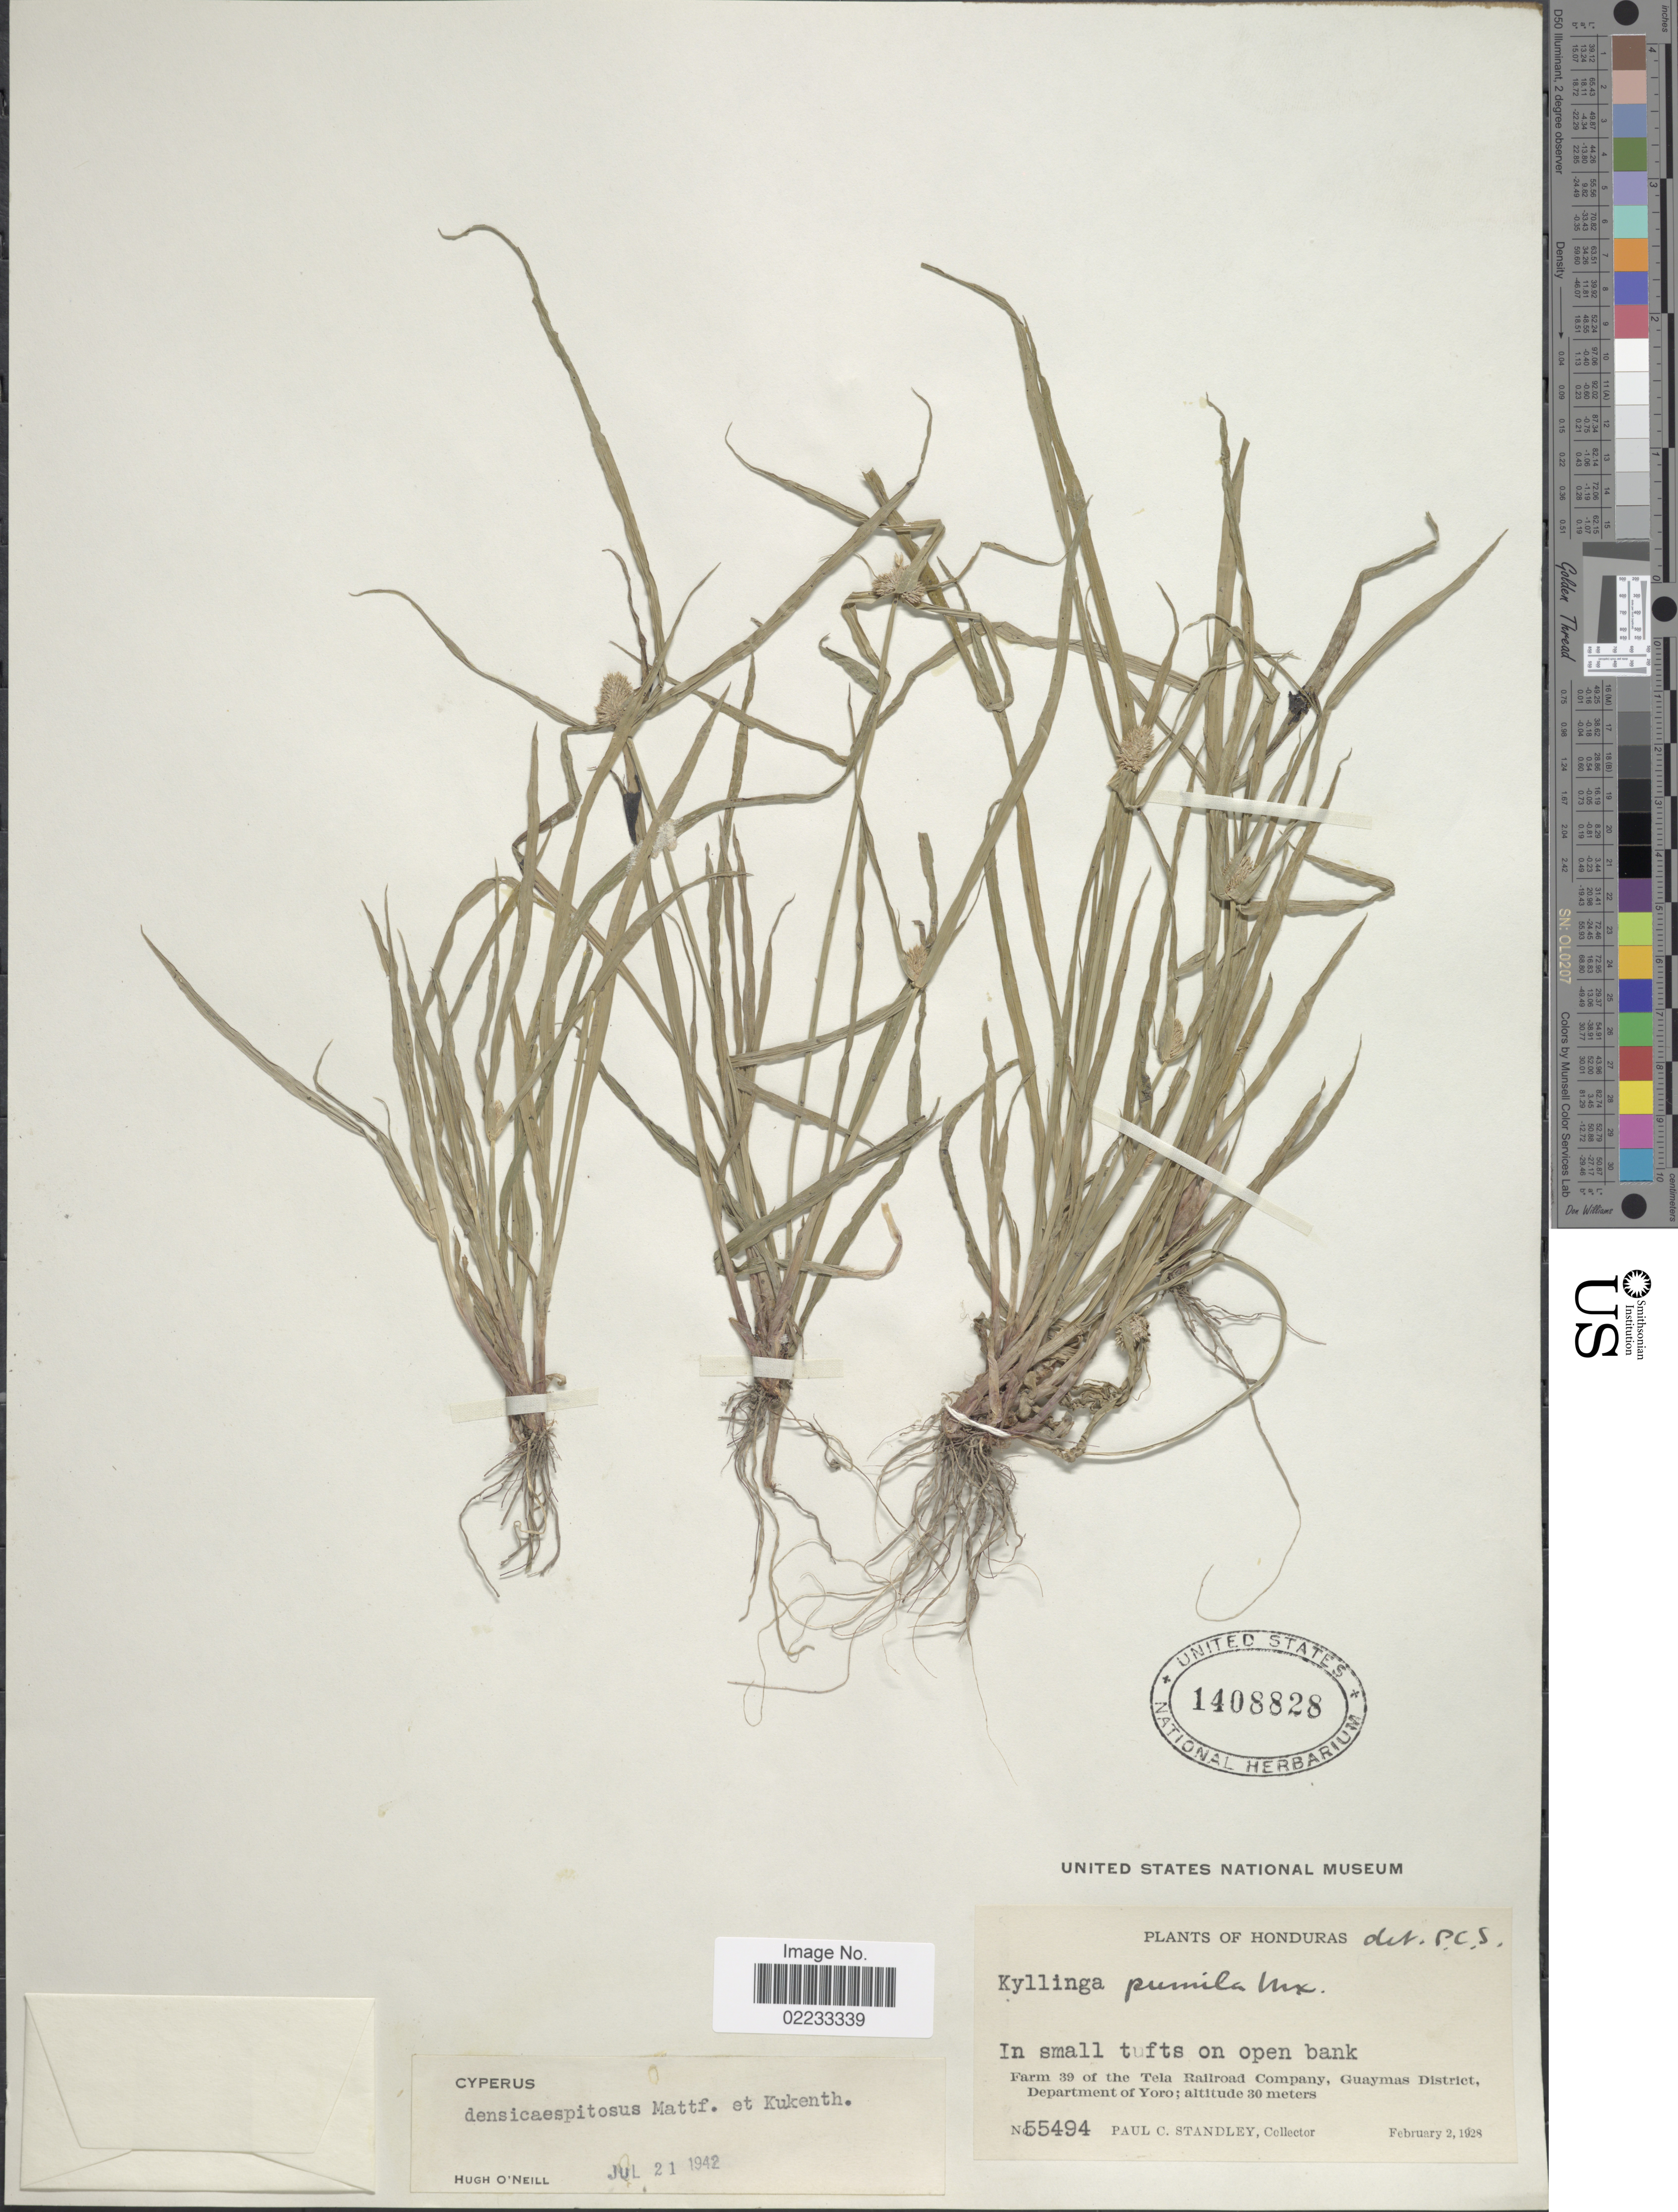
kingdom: Plantae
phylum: Tracheophyta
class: Liliopsida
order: Poales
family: Cyperaceae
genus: Cyperus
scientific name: Cyperus hortensis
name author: (Salzm. ex Steud.) Dorr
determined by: Strong, Mark T., (BOT), Smithsonian Institution - National Museum of Natural History (UNITED STATES)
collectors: P. C. Standley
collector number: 55494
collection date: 1928-02-02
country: Honduras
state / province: Yoro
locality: Farm 39 of the Tela Railroad Company, Guaymas District.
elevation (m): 30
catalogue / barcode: US 1408828